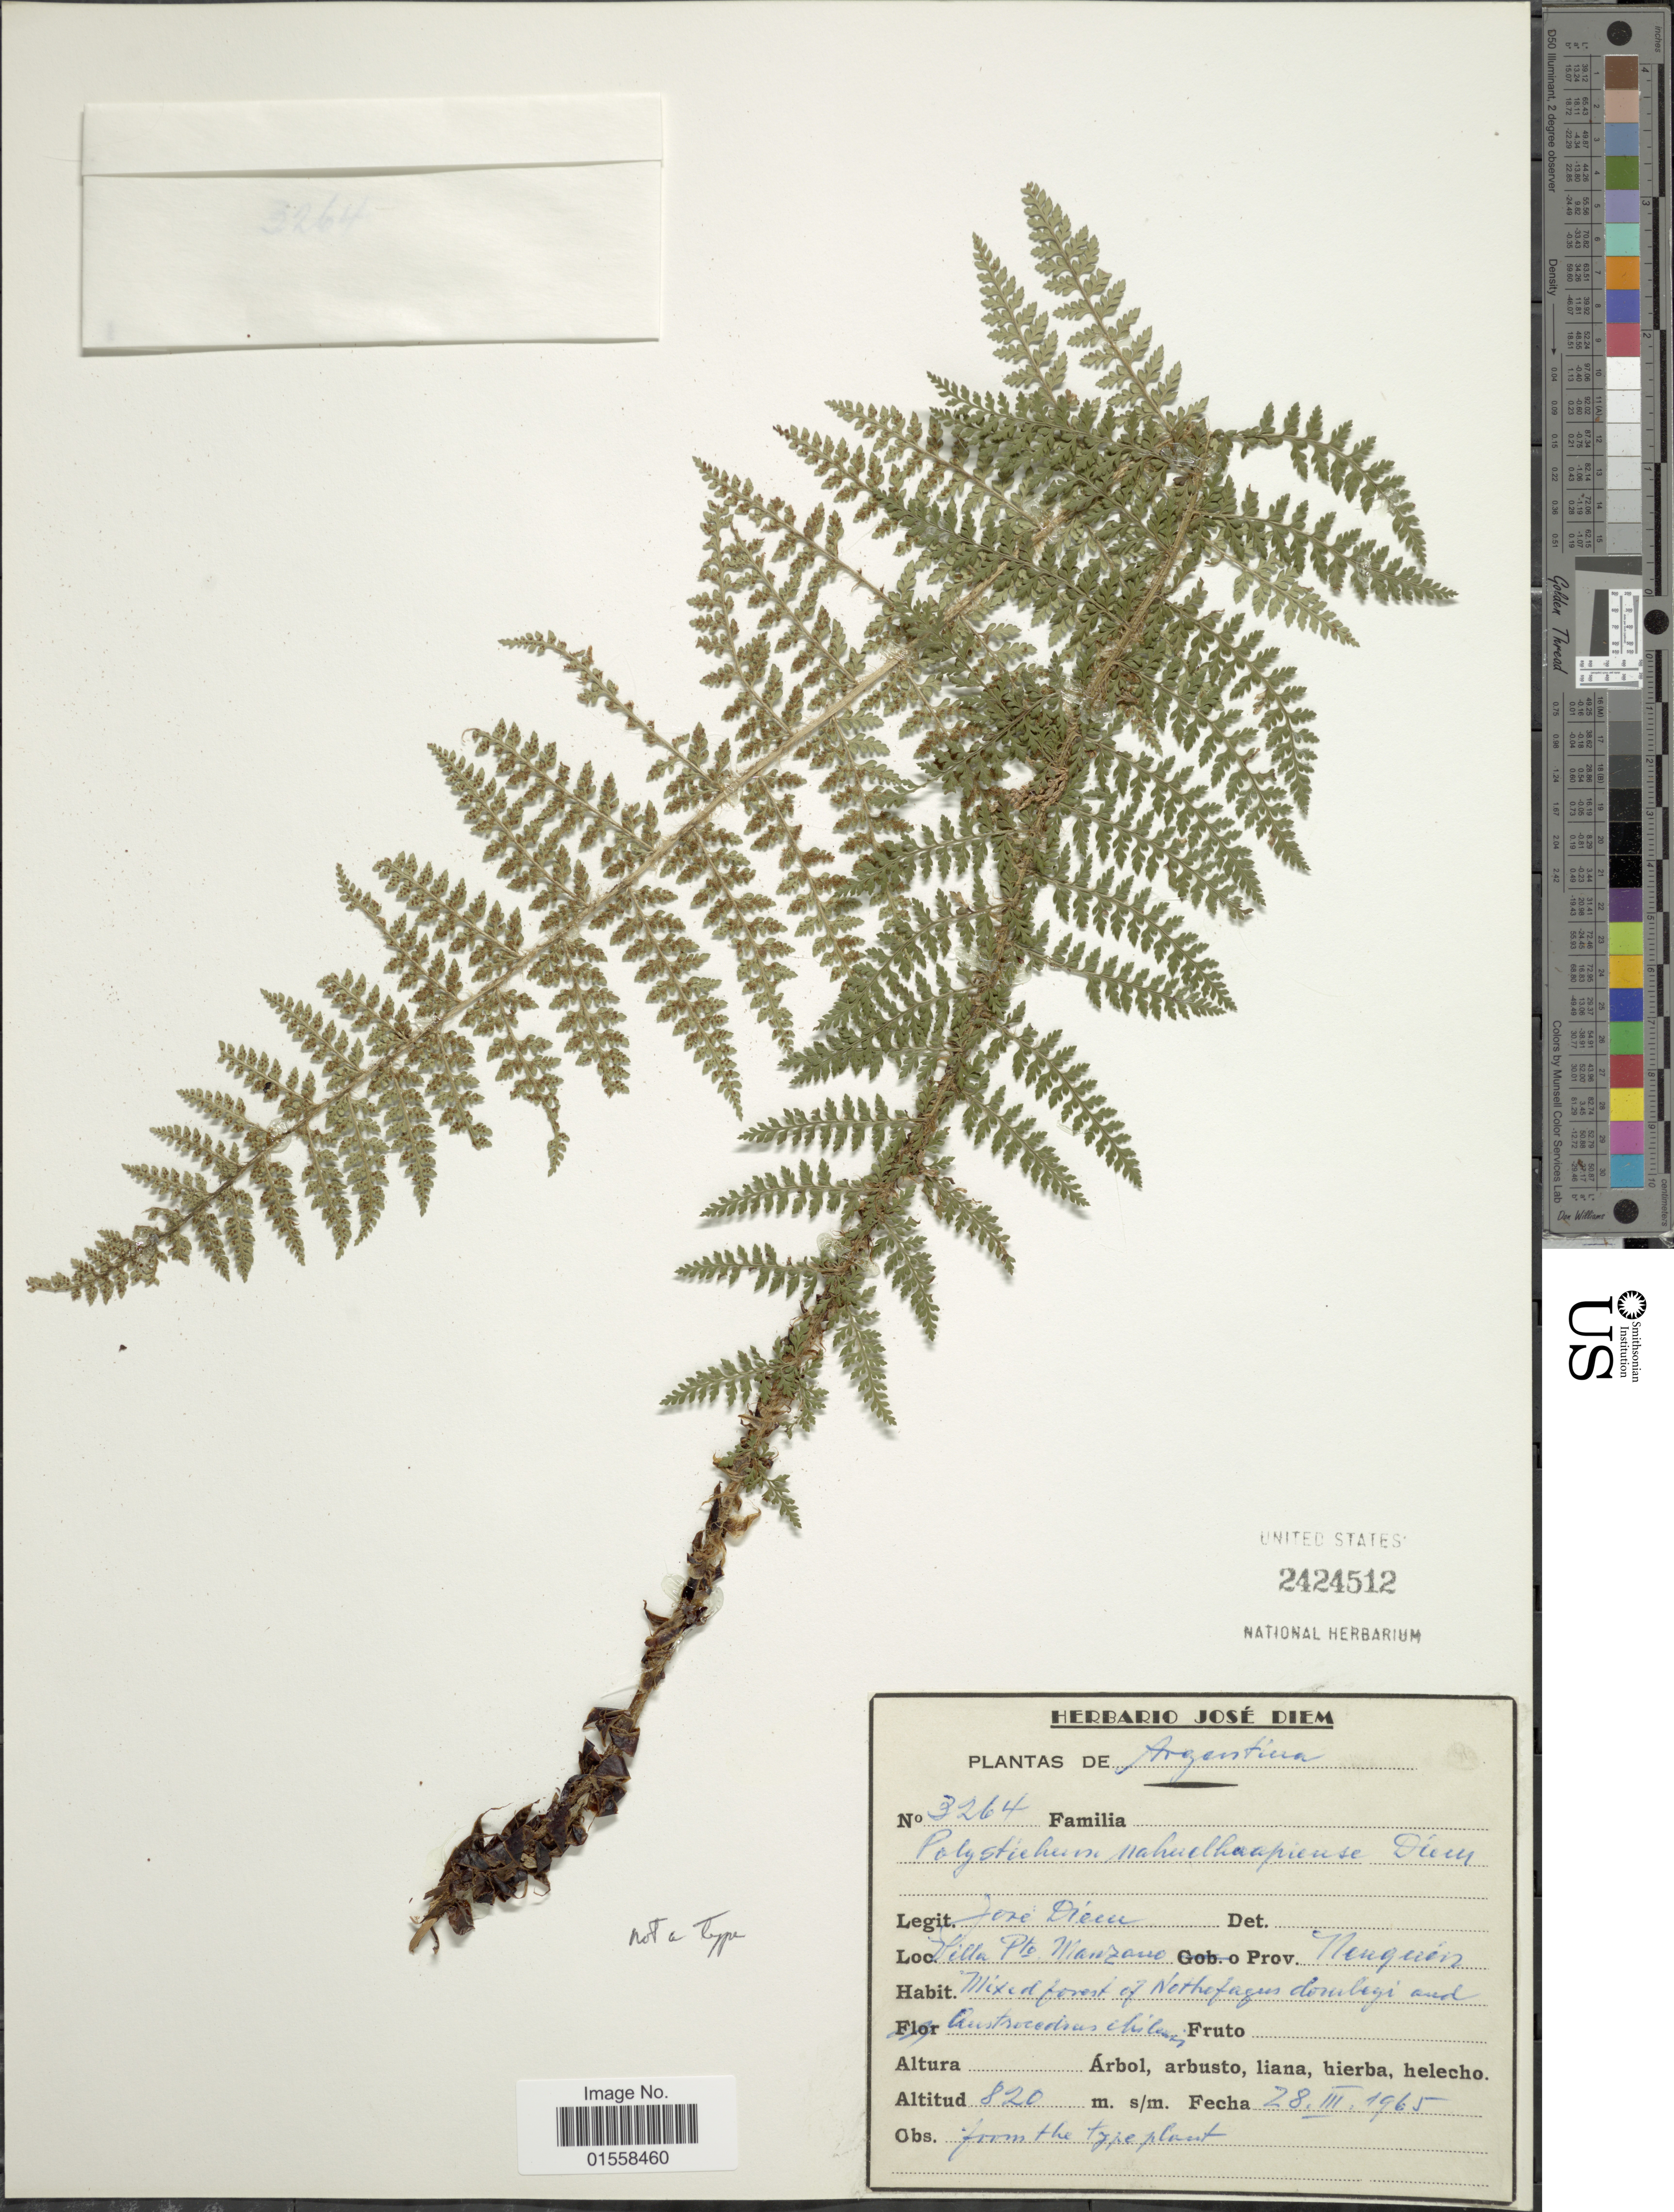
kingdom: Plantae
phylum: Tracheophyta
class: Polypodiopsida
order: Polypodiales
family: Dryopteridaceae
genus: Polystichum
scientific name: Polystichum nahuelhuapiense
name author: Diels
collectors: J. Diem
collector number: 3264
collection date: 1965-03-28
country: Argentina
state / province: Neuquen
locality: Argentina, Villa Pto. Manzano, Prov. Neuquen.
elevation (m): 820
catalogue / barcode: US 2424512